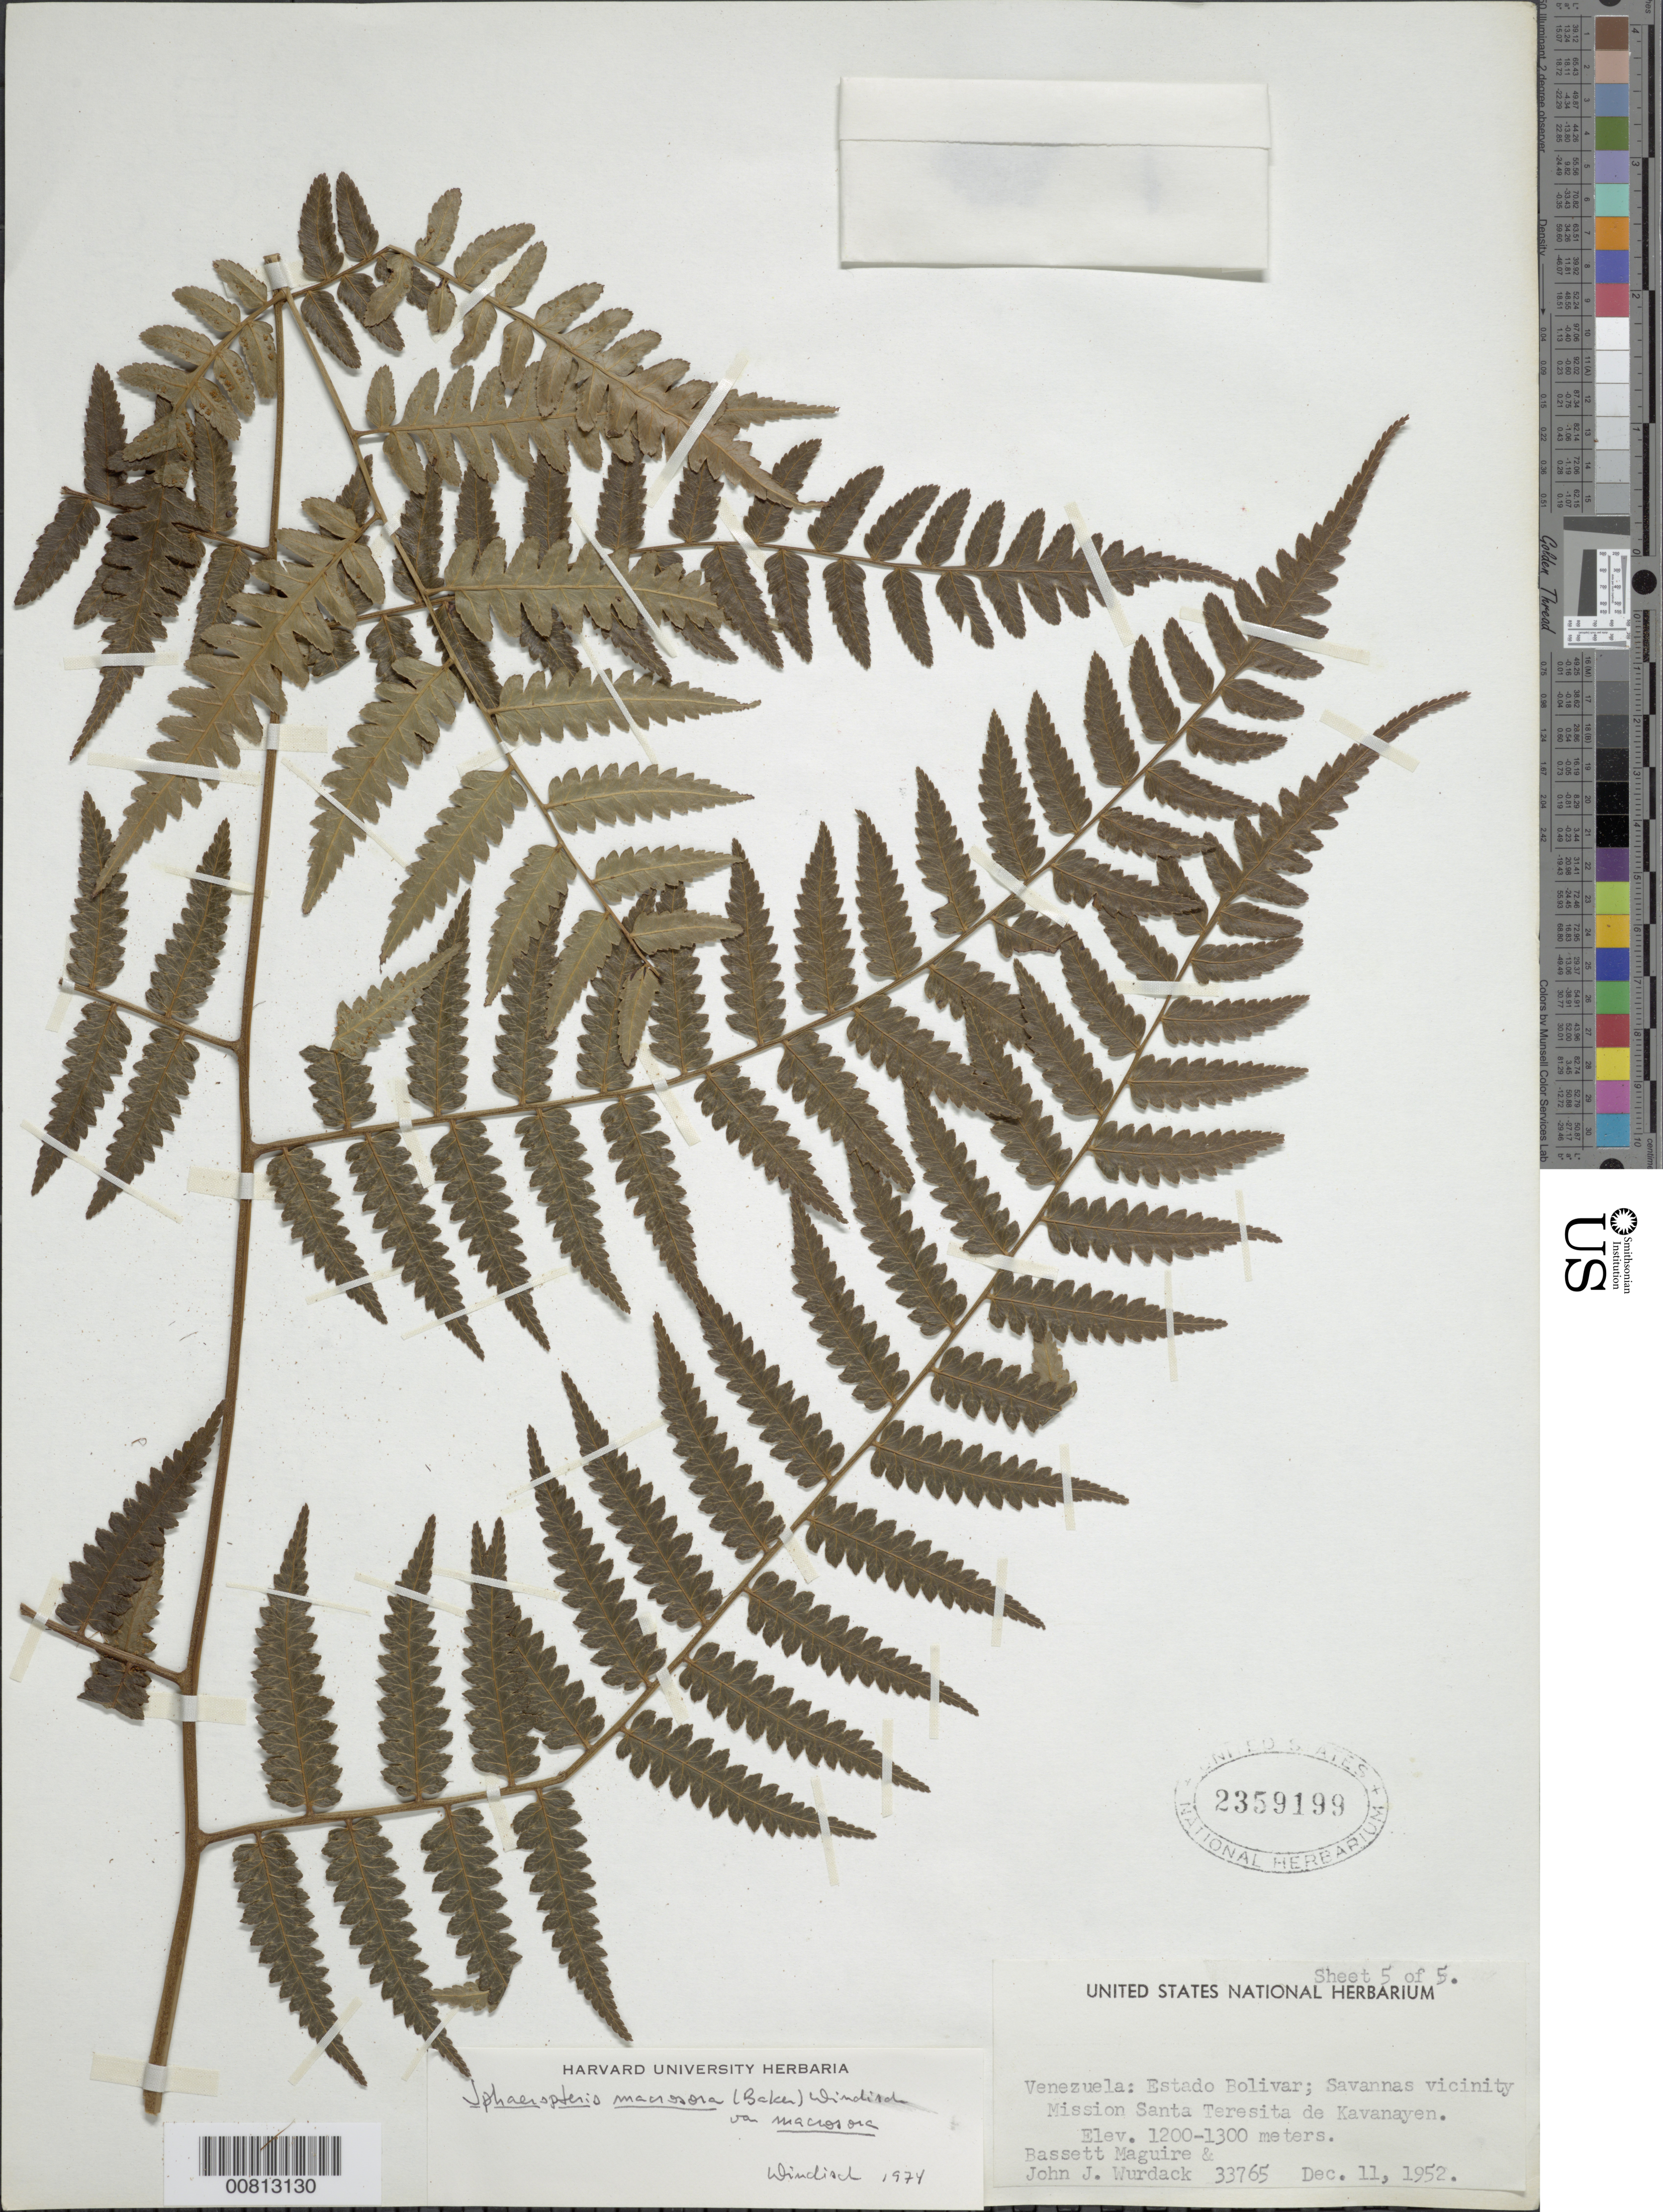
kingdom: Plantae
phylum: Tracheophyta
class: Polypodiopsida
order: Cyatheales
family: Cyatheaceae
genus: Cyathea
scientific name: Cyathea macrosora var. macrosora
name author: (Baker) Domin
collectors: B. Maguire & J. J. Wurdack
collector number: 33765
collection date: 1952-12-11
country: Venezuela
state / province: Bolivar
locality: Savannas vicinity, Mission Santa Teresita de Kavanayen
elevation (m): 1200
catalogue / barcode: US 2359199